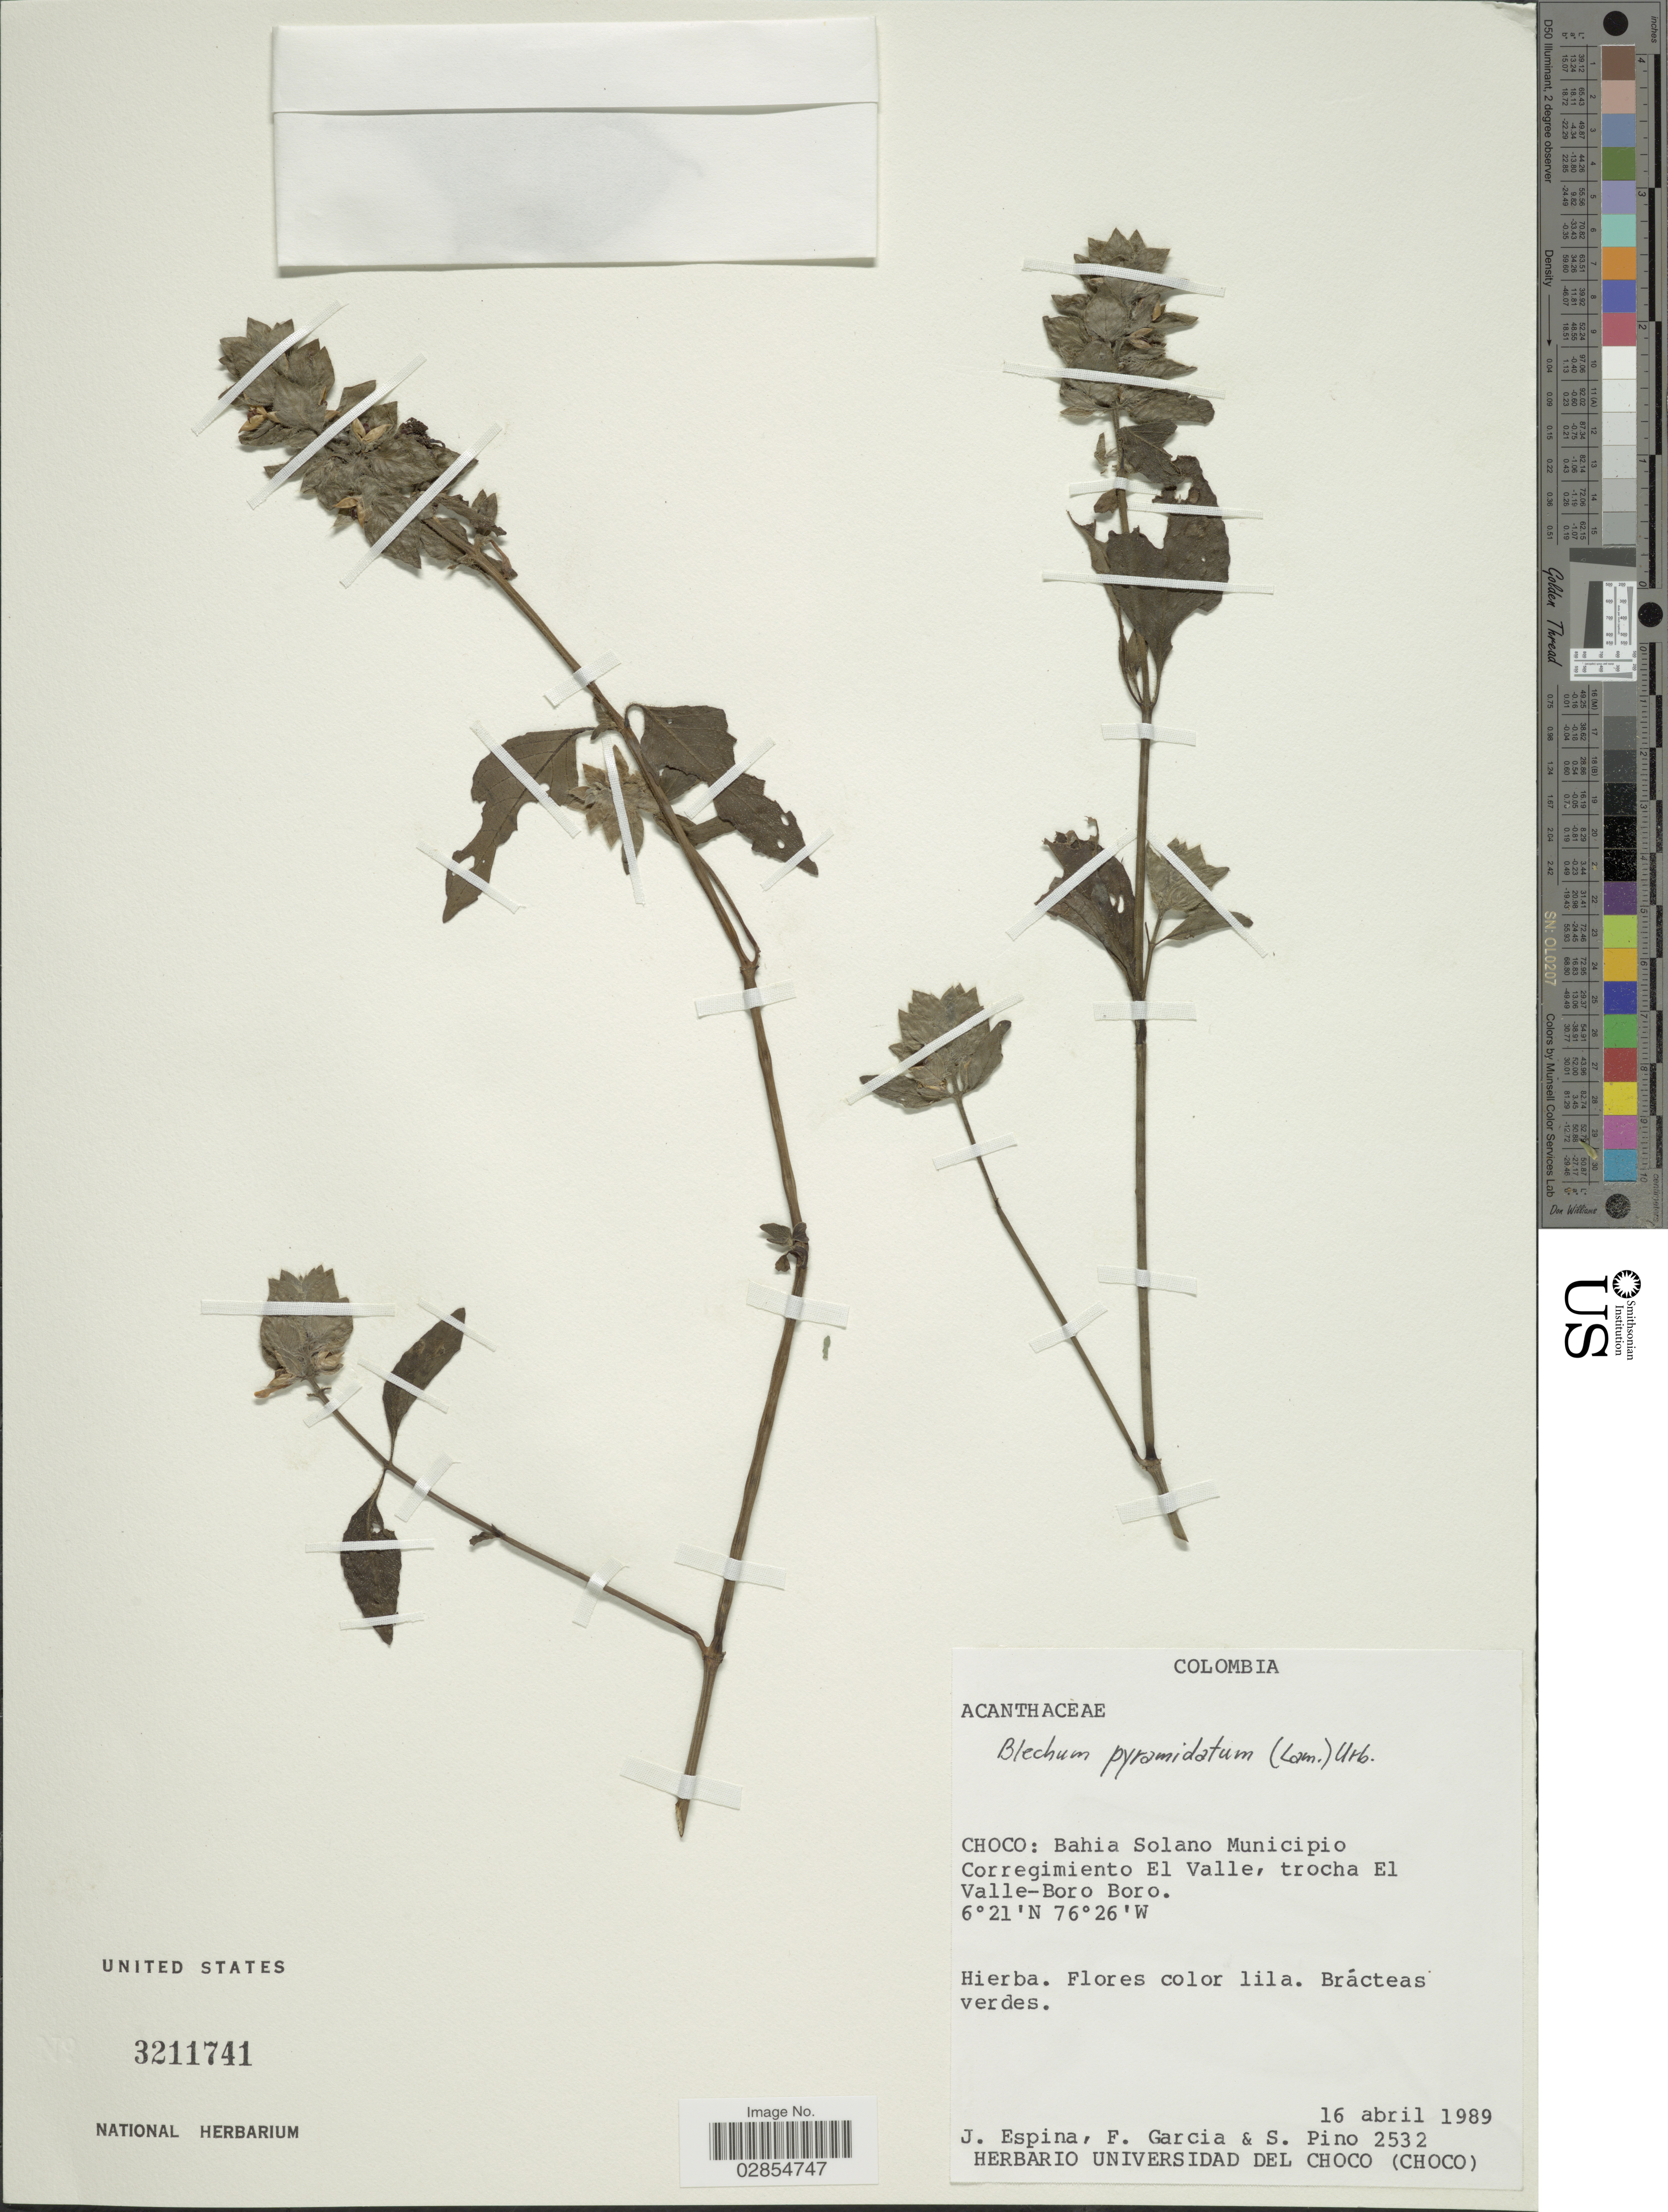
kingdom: Plantae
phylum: Tracheophyta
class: Magnoliopsida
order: Lamiales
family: Acanthaceae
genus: Blechum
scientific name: Blechum pyramidatum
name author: (Lam.) Urb.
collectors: J. Espina, F. Garcia & S. Pino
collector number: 2532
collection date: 1989-04-16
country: Colombia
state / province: Chocó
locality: Choco: Bahia Solano Municipio Corregimiento El Valle, trocha El Valle-Boro Boro.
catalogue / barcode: US 3211741